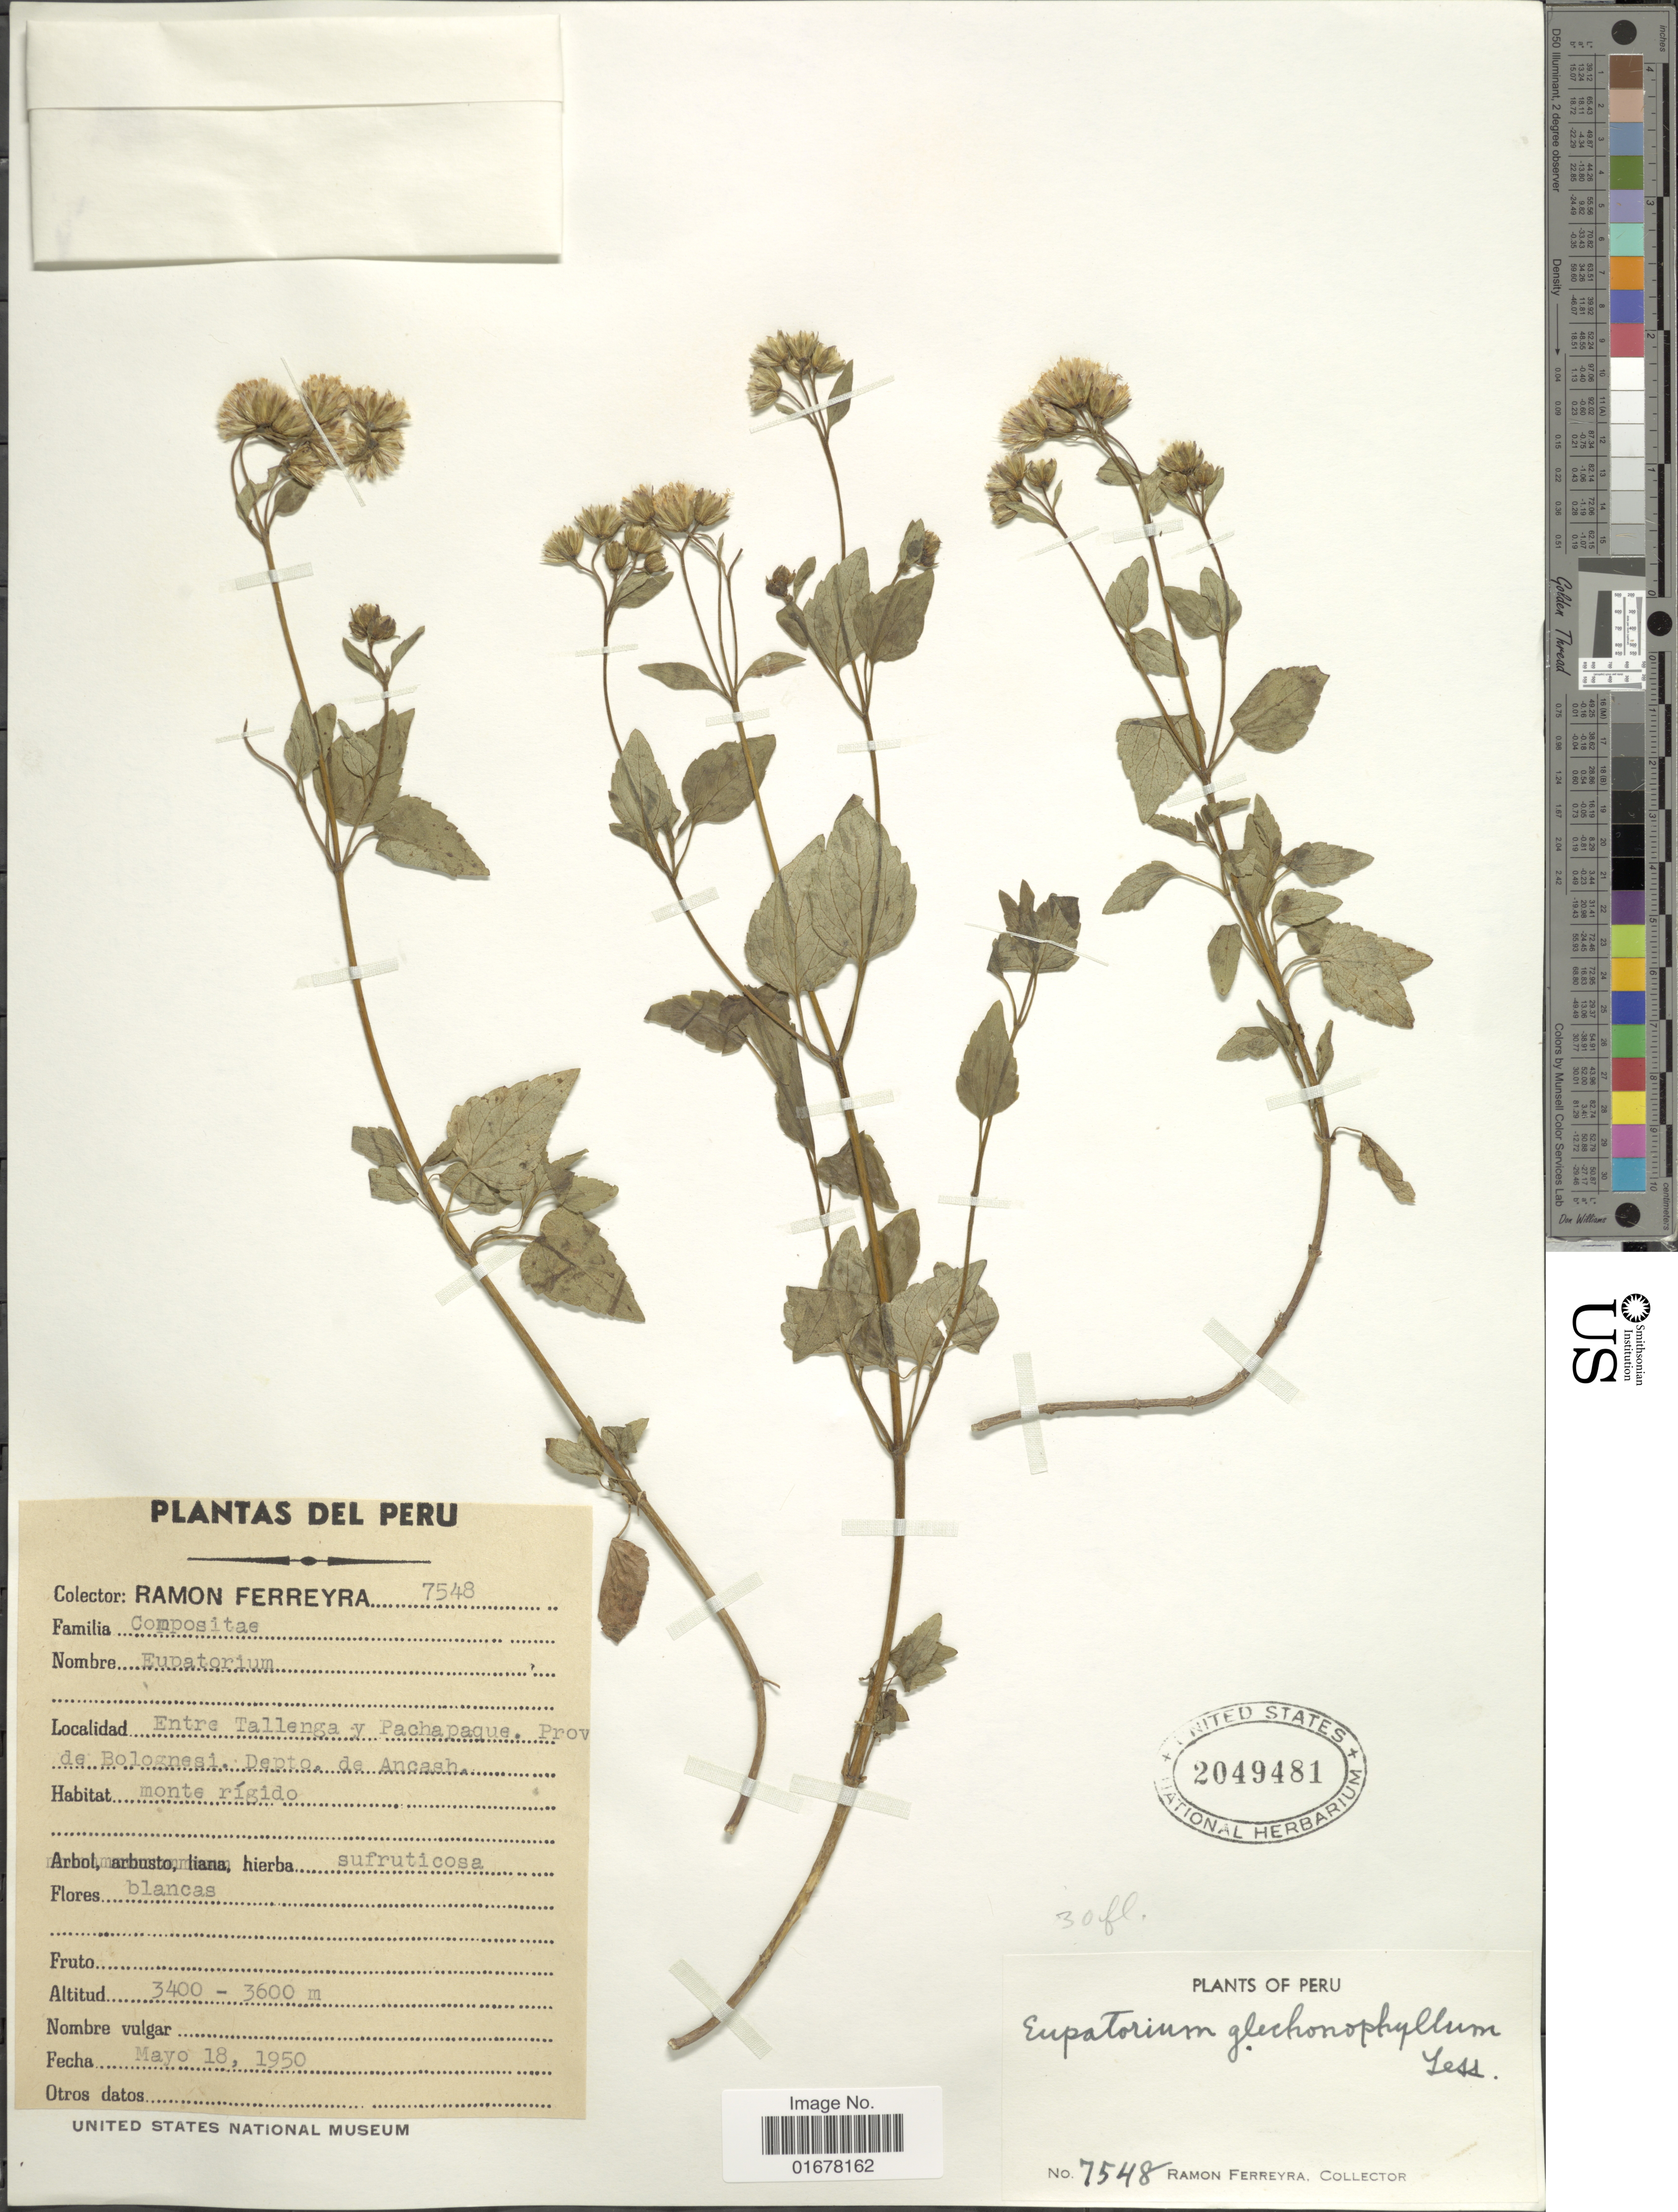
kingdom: Plantae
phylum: Tracheophyta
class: Magnoliopsida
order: Asterales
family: Asteraceae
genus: Ageratina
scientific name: Ageratina azangaroensis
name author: (Sch. Bip. ex Wedd.) R.M. King & H. Rob.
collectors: R. A. Ferreyra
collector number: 7548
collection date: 1950-05-18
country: Peru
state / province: Ancash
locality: Entre Tallenga y Pachapaque, Prov. de Bolognesi, Depto. de Ancash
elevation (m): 3400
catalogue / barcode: US 2049481